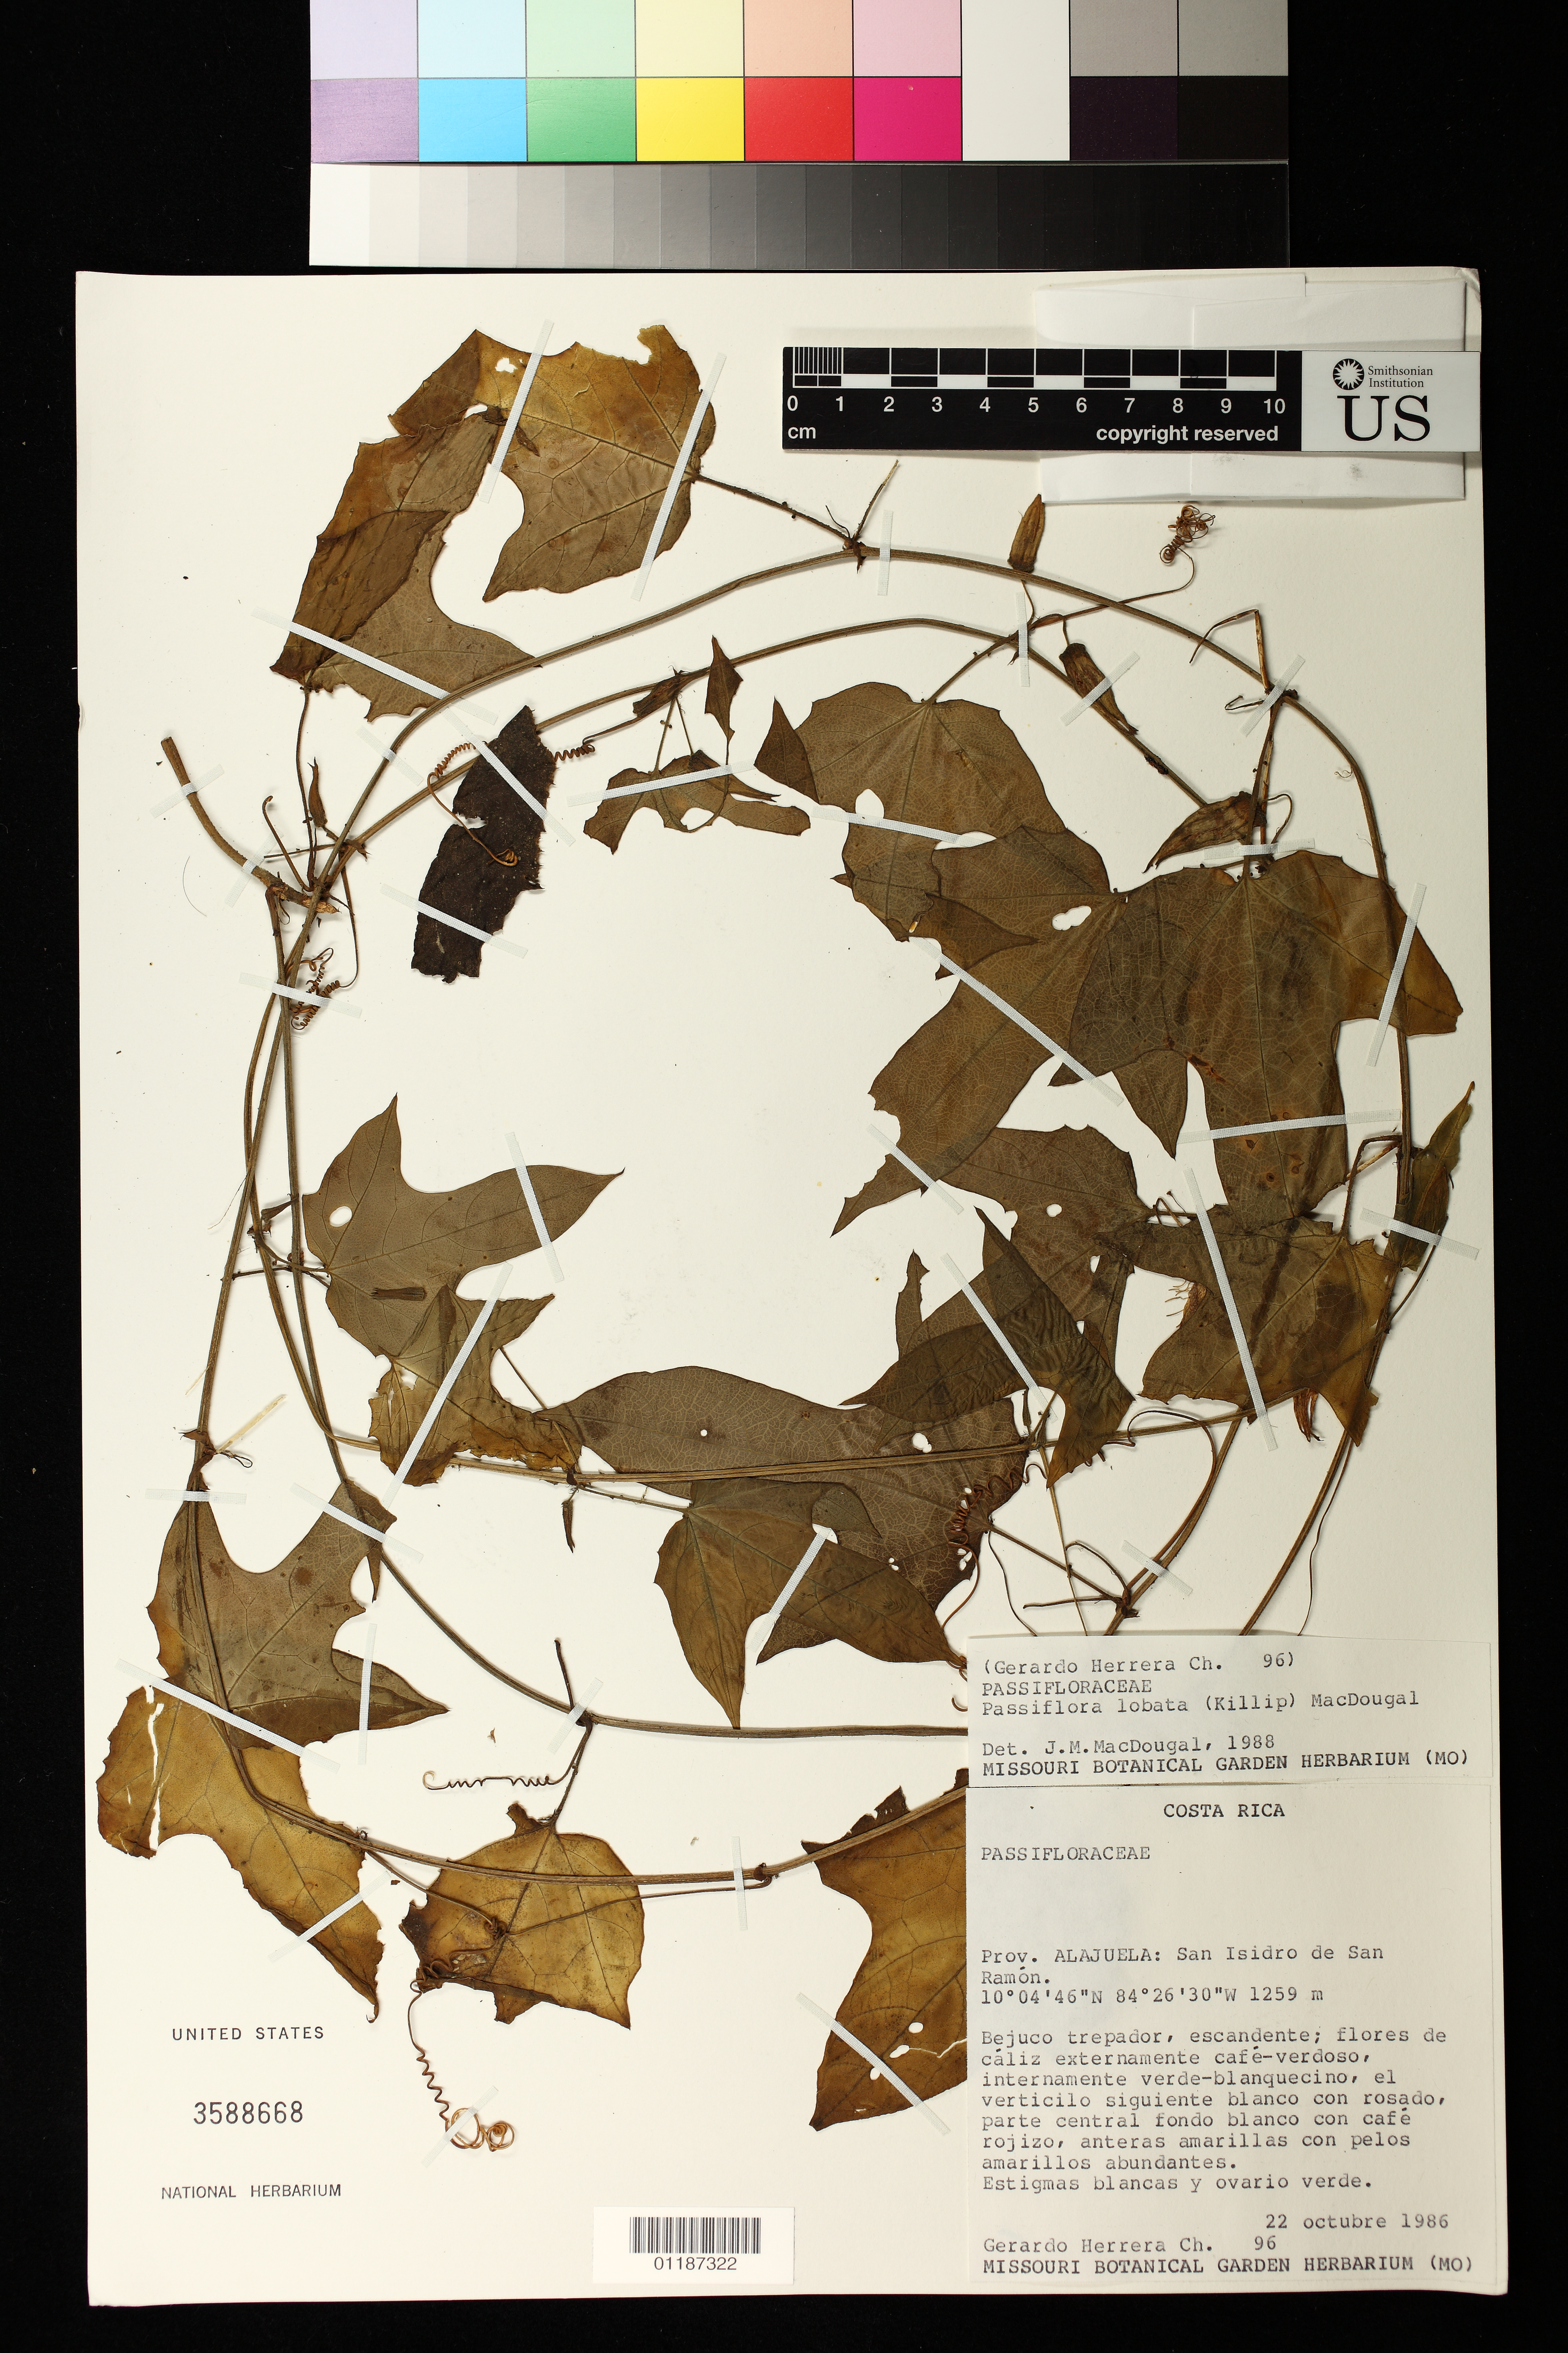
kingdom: Plantae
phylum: Tracheophyta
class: Magnoliopsida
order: Malpighiales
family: Passifloraceae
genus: Passiflora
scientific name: Passiflora lobata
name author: (Killip) Hutch. ex J.M. MacDougal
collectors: G. Herrera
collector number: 96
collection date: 1986-10-22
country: Costa Rica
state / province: Alajuela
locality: San Isidro de San Ramon.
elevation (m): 1259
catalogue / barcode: US 3588668